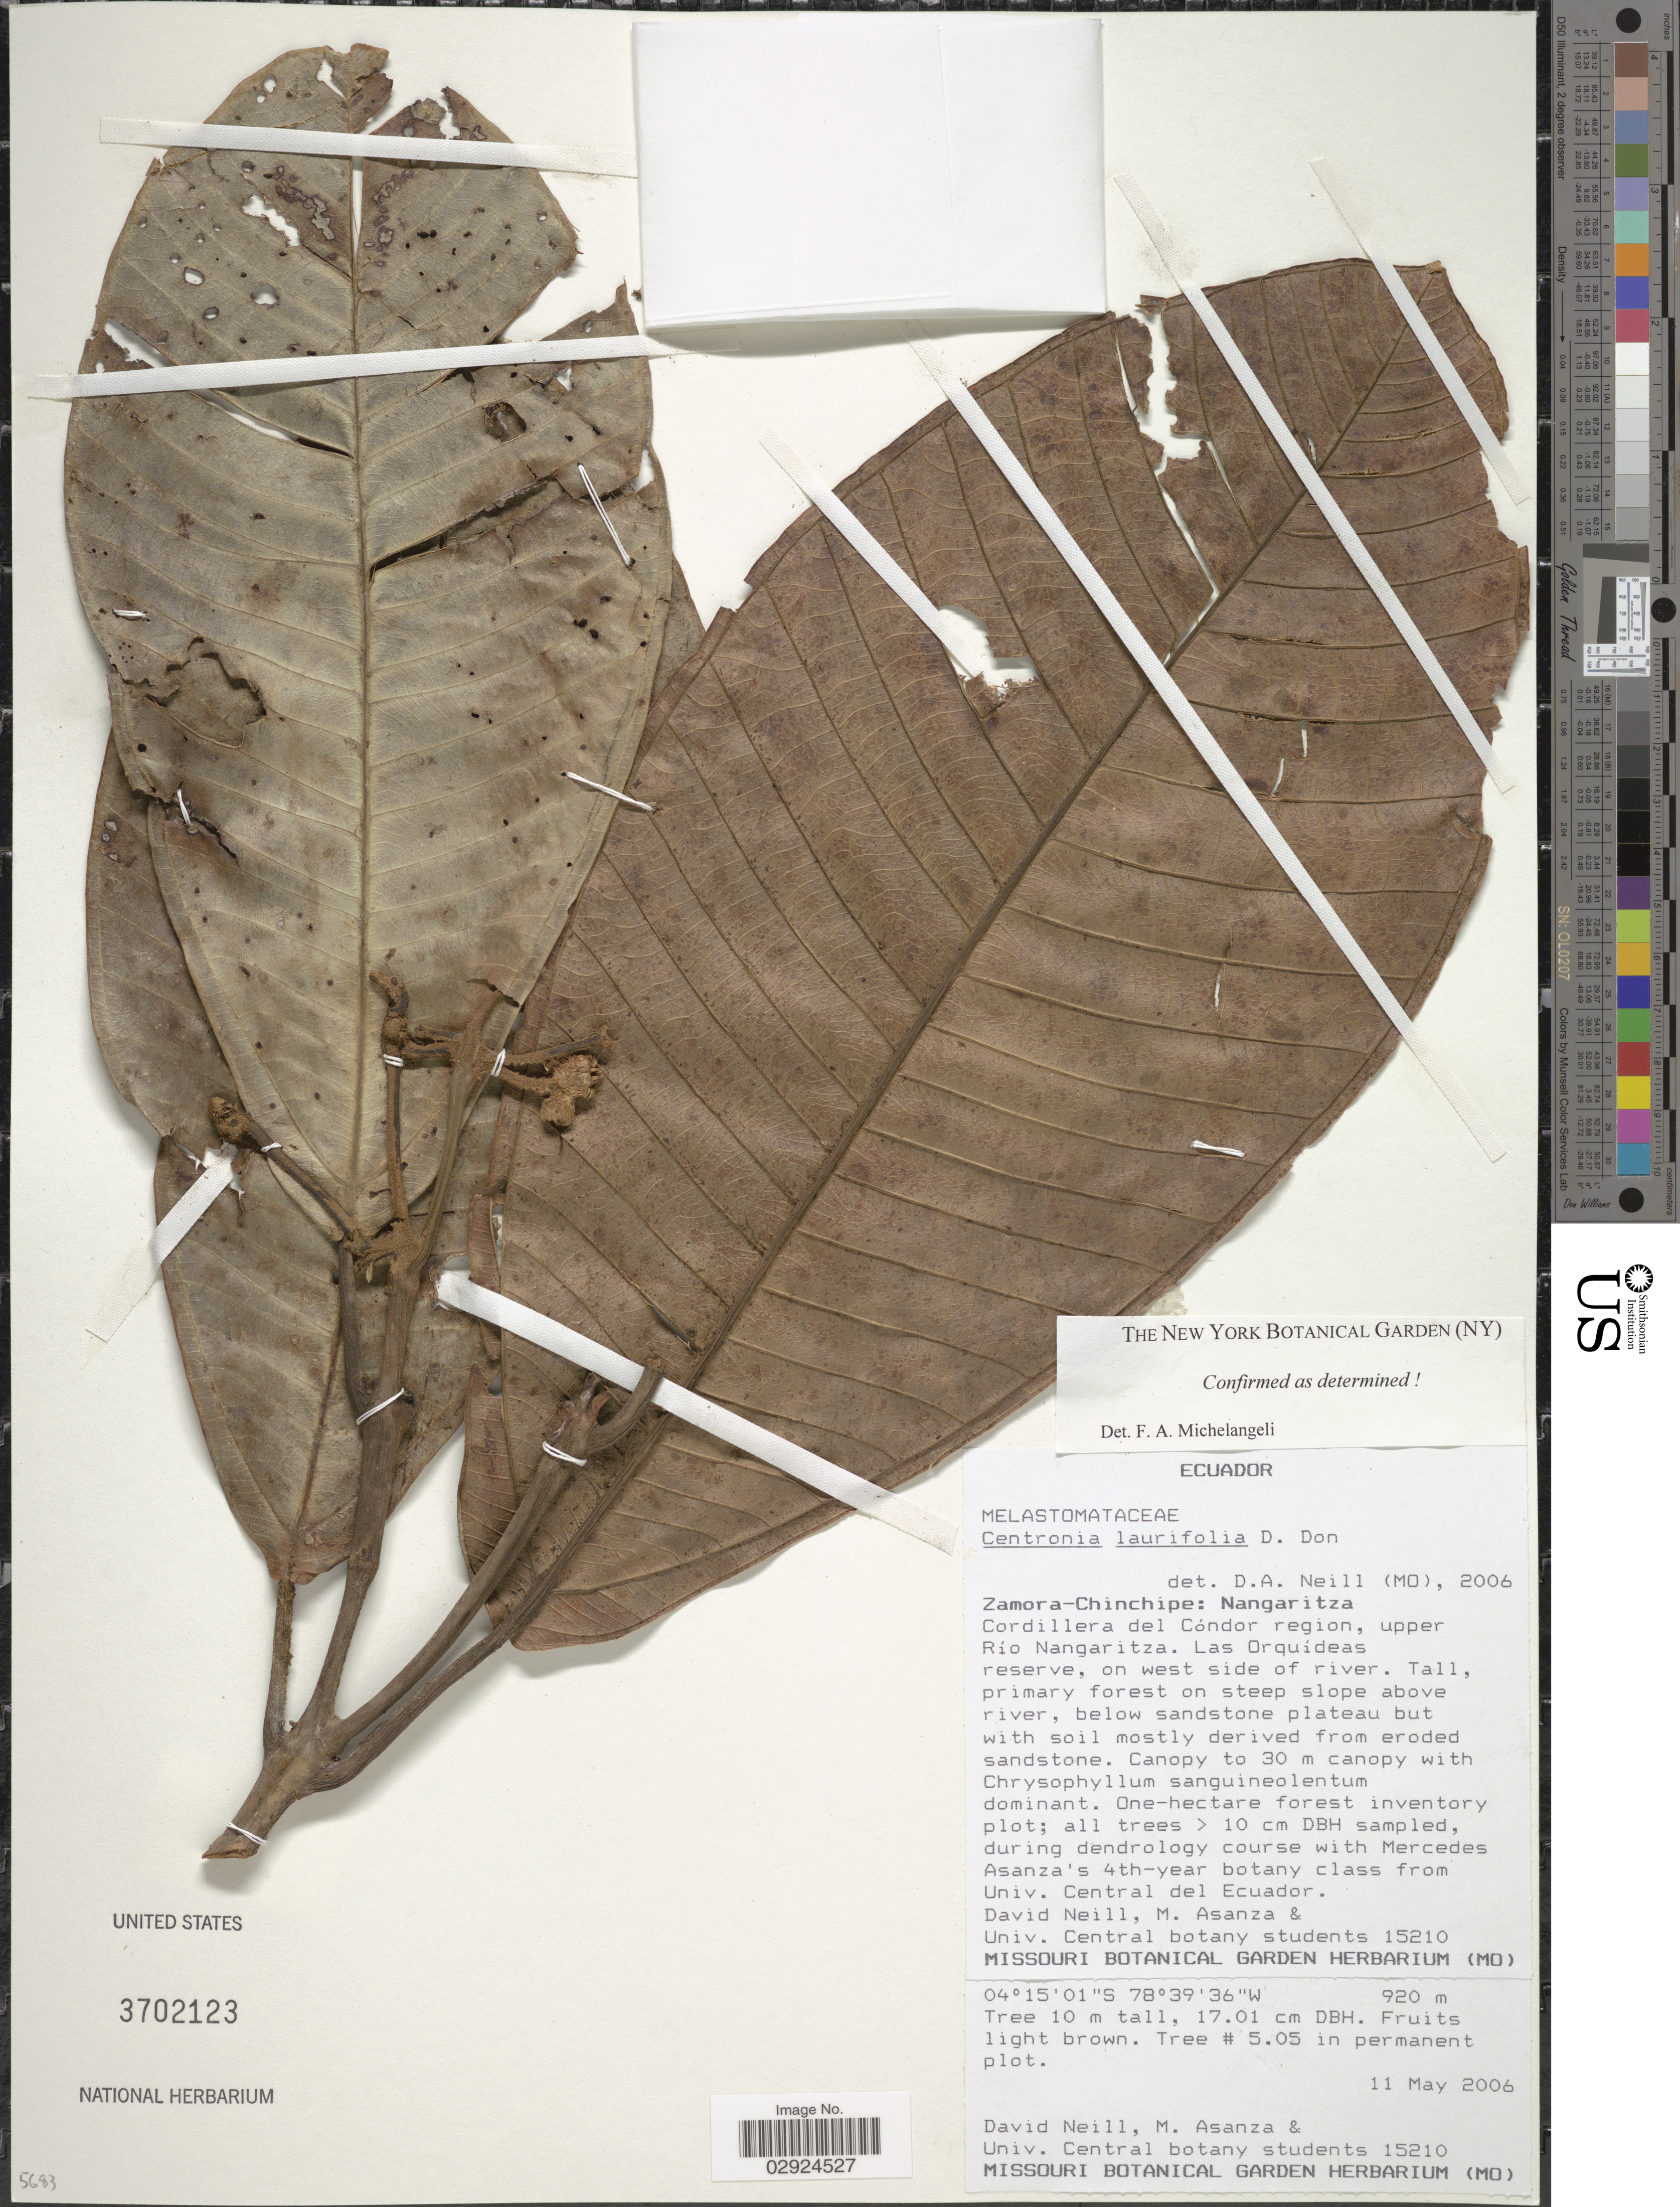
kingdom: Plantae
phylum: Tracheophyta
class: Magnoliopsida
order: Myrtales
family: Melastomataceae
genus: Centronia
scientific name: Centronia laurifolia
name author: D. Don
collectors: D. Neill, M. Asanza & Univ. Central botany students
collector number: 15210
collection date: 2006-05-11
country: Ecuador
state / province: Zamora-Chinchipe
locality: Nangaritza. Cordillera del Cóndor region, upper Río Nangaritza. Las Orquídeas reserve, on west side of river.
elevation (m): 920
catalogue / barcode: US 3702123